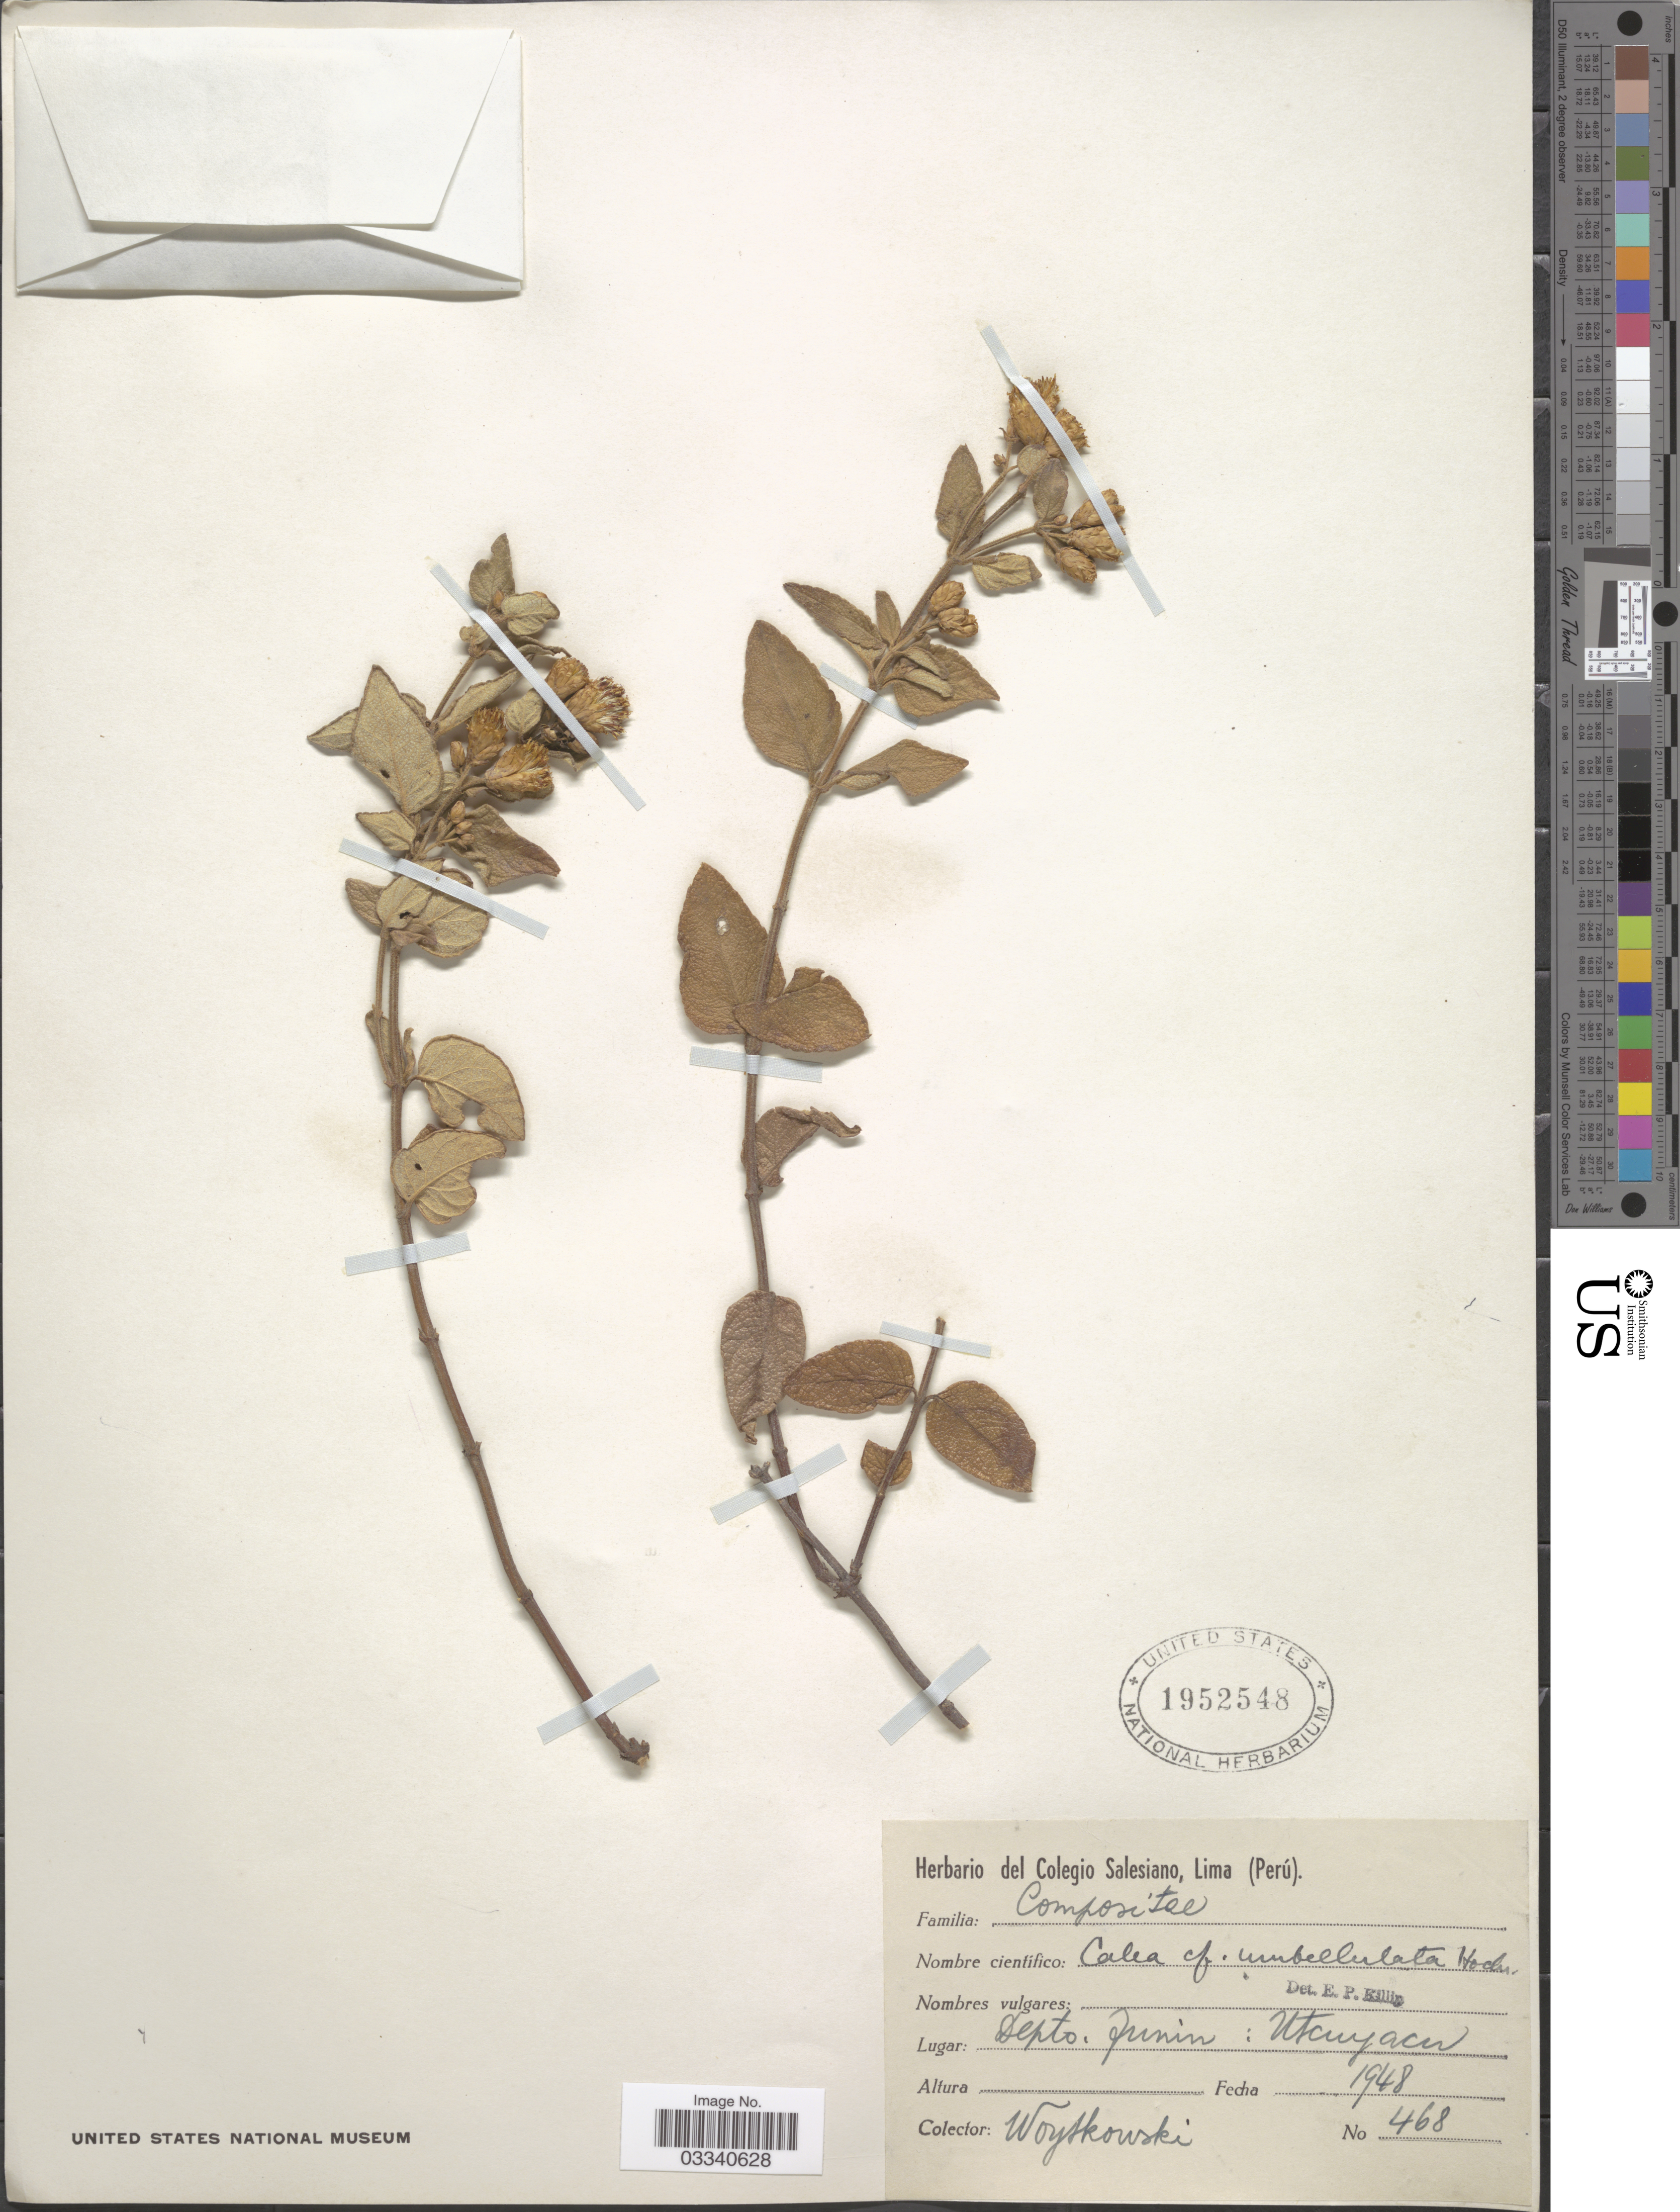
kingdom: Plantae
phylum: Tracheophyta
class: Magnoliopsida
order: Asterales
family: Asteraceae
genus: Calea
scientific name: Calea sp.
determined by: Bueno, Vinicius Resende, (ICN), Universidade Federal do Rio Grande do Sul (BRAZIL)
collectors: Woytkowski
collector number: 468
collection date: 1948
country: Peru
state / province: Junín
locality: Depto. Junin : Utcuyacu.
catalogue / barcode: US 1952548